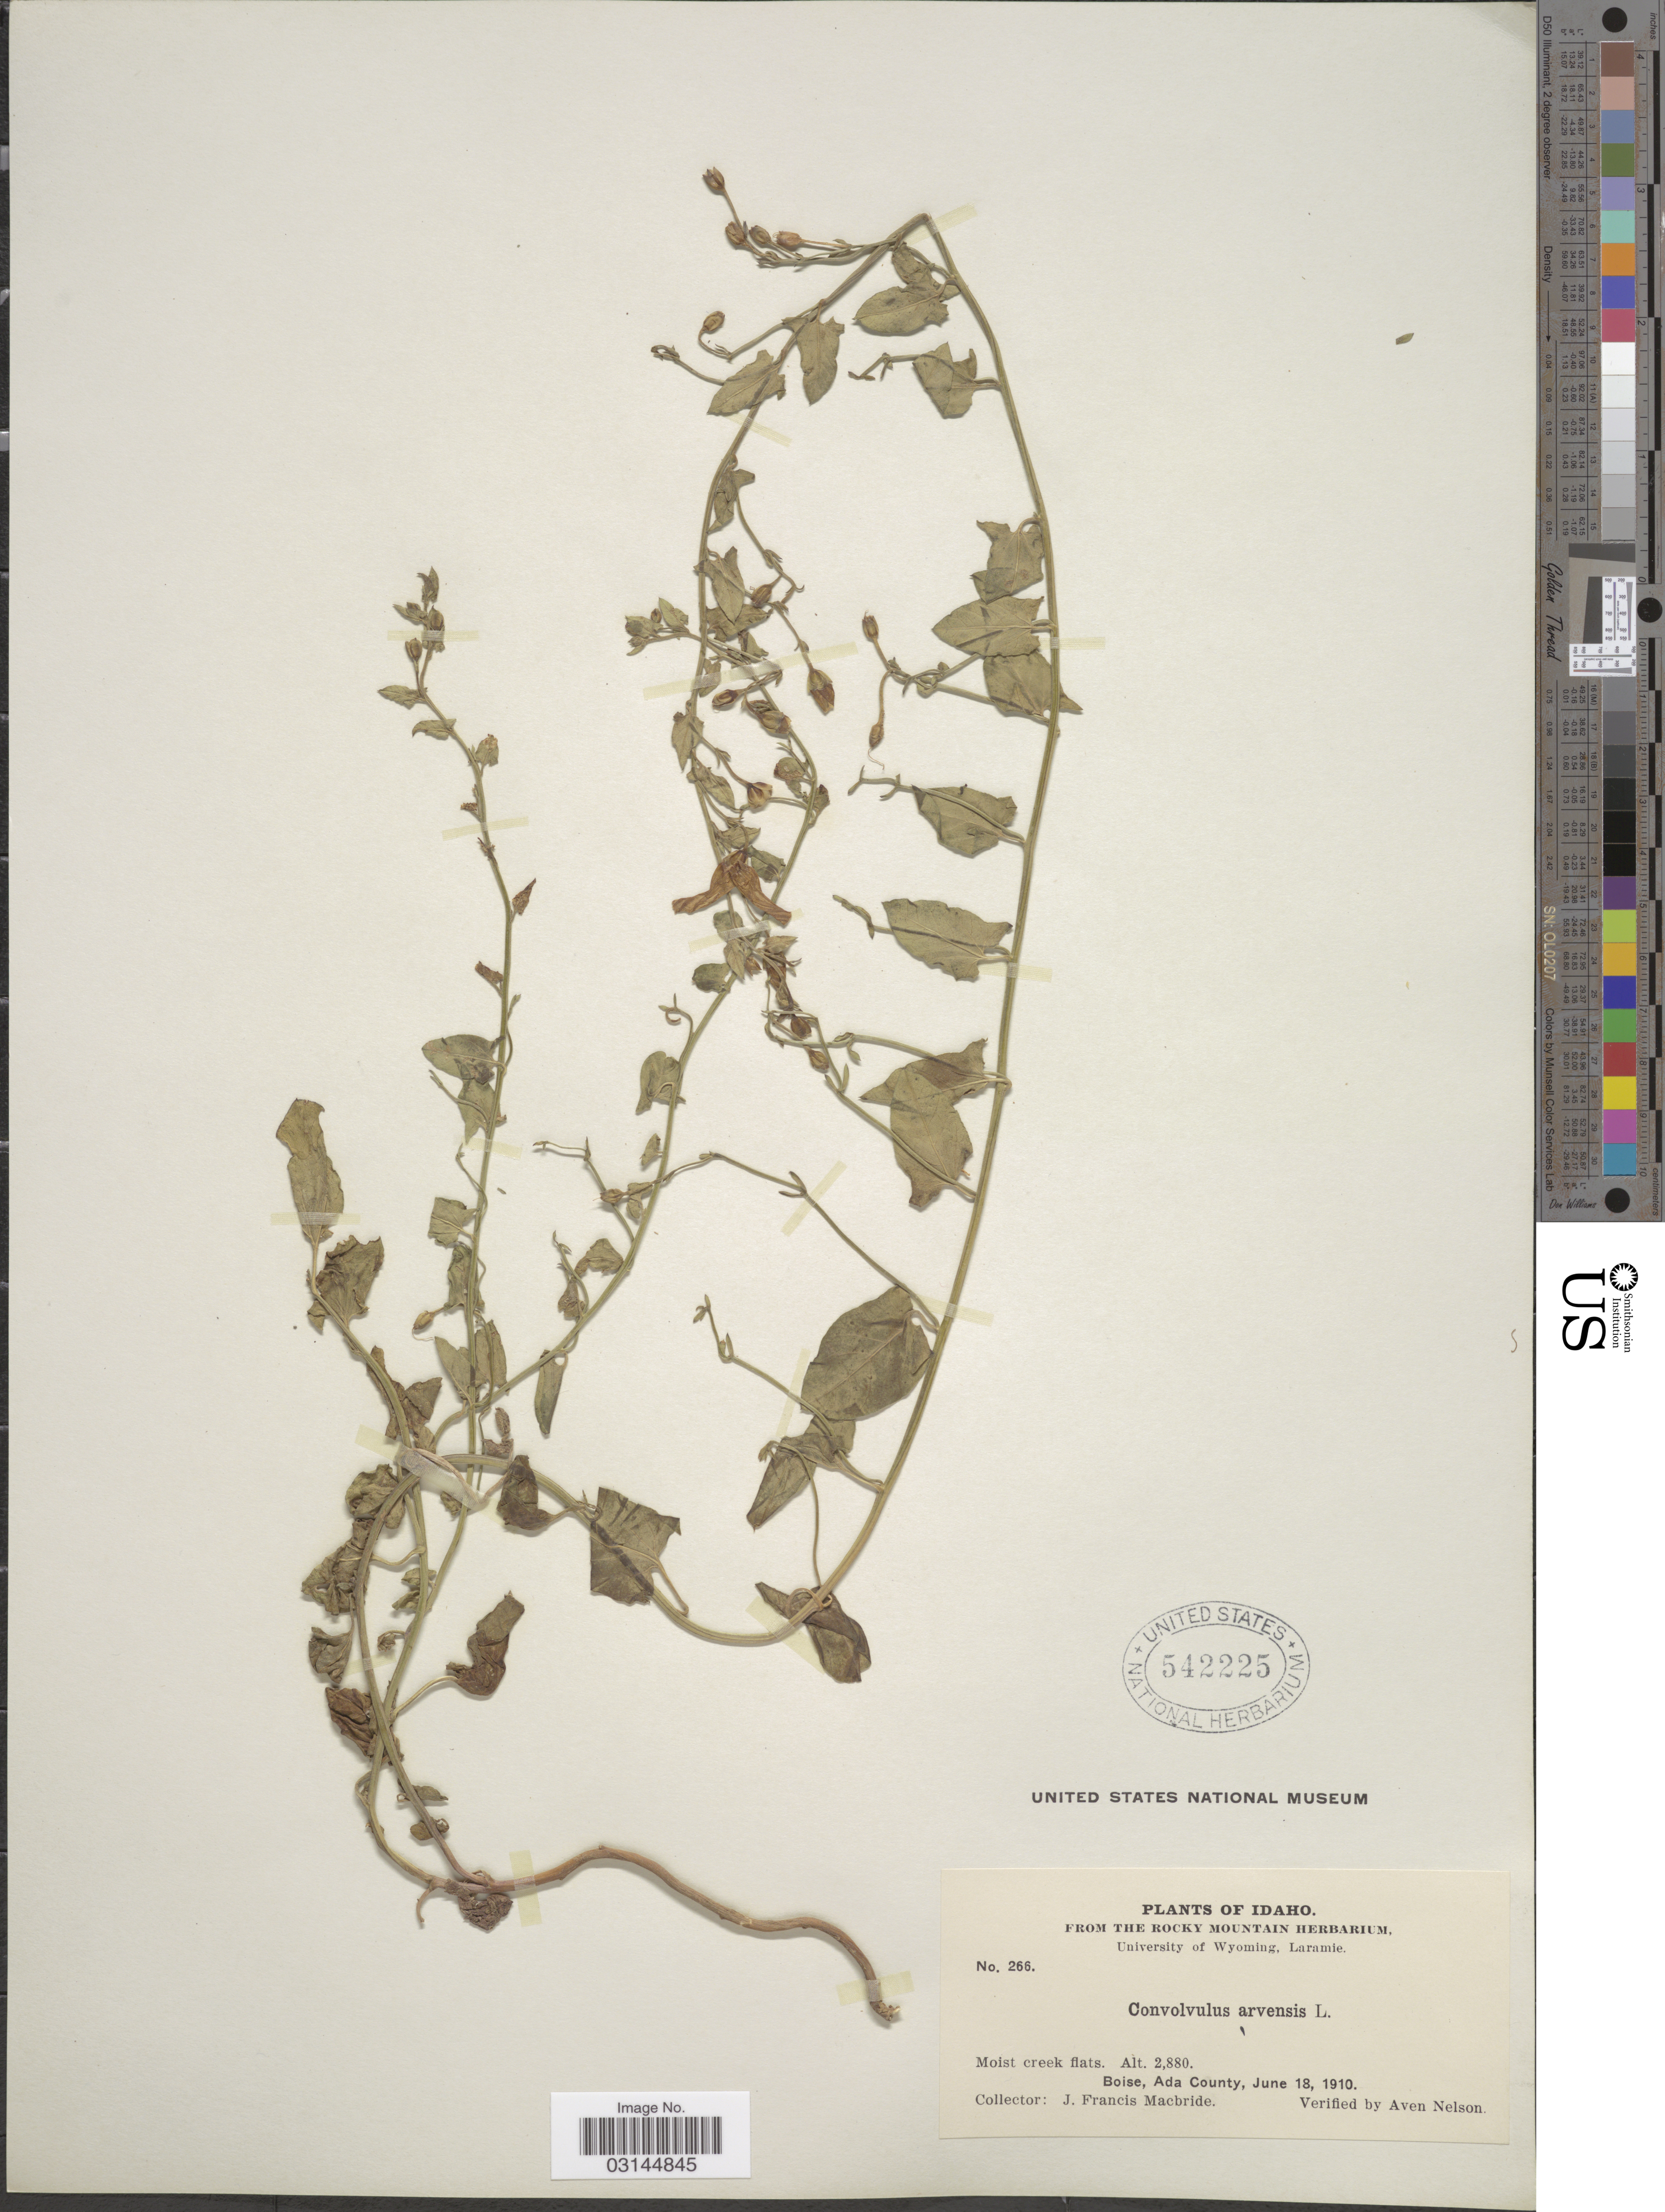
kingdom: Plantae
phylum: Tracheophyta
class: Magnoliopsida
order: Solanales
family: Convolvulaceae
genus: Convolvulus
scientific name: Convolvulus arvensis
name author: L.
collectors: J. F. Macbride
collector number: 266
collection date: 1910-06-18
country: United States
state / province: Idaho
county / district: Ada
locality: Boise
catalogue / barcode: US 542225